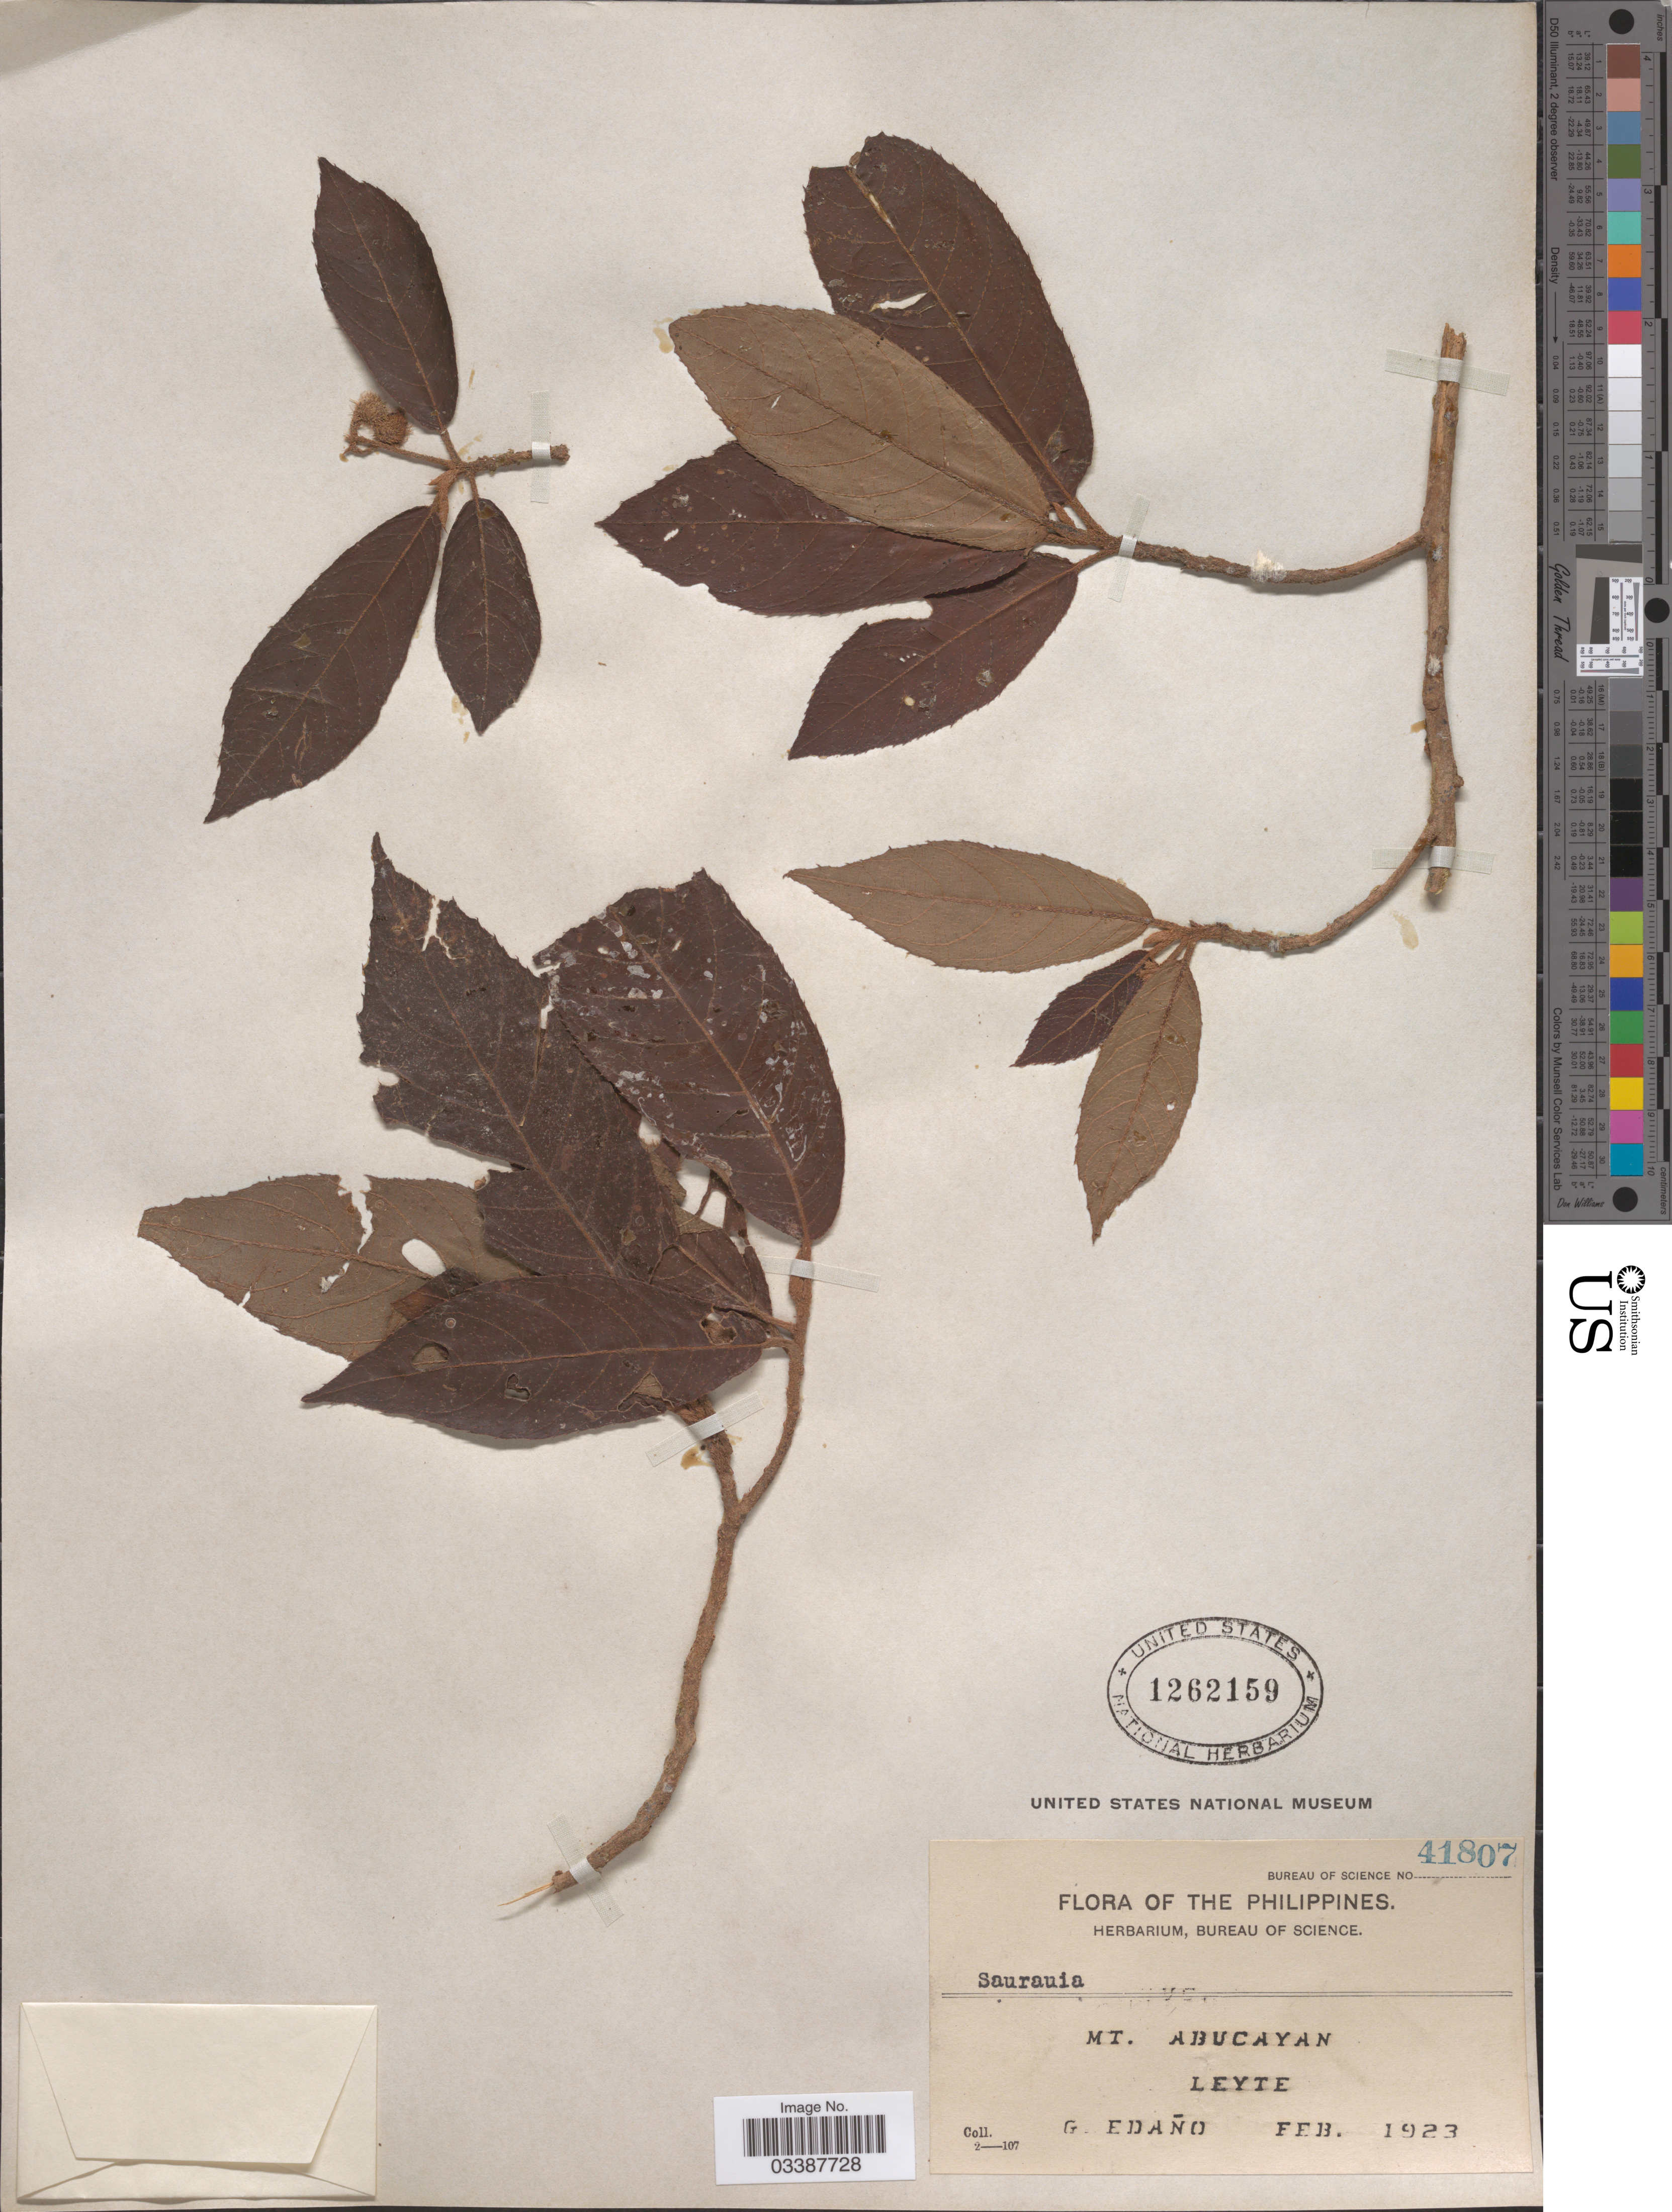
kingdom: Plantae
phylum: Tracheophyta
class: Magnoliopsida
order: Ericales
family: Actinidiaceae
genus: Saurauia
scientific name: Saurauia sp.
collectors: G. Edaño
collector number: Bureau of Science 41807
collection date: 1923-02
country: Philippines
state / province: Eastern Visayas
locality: Mt. Abucayan. Leyte.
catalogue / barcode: US 1262159